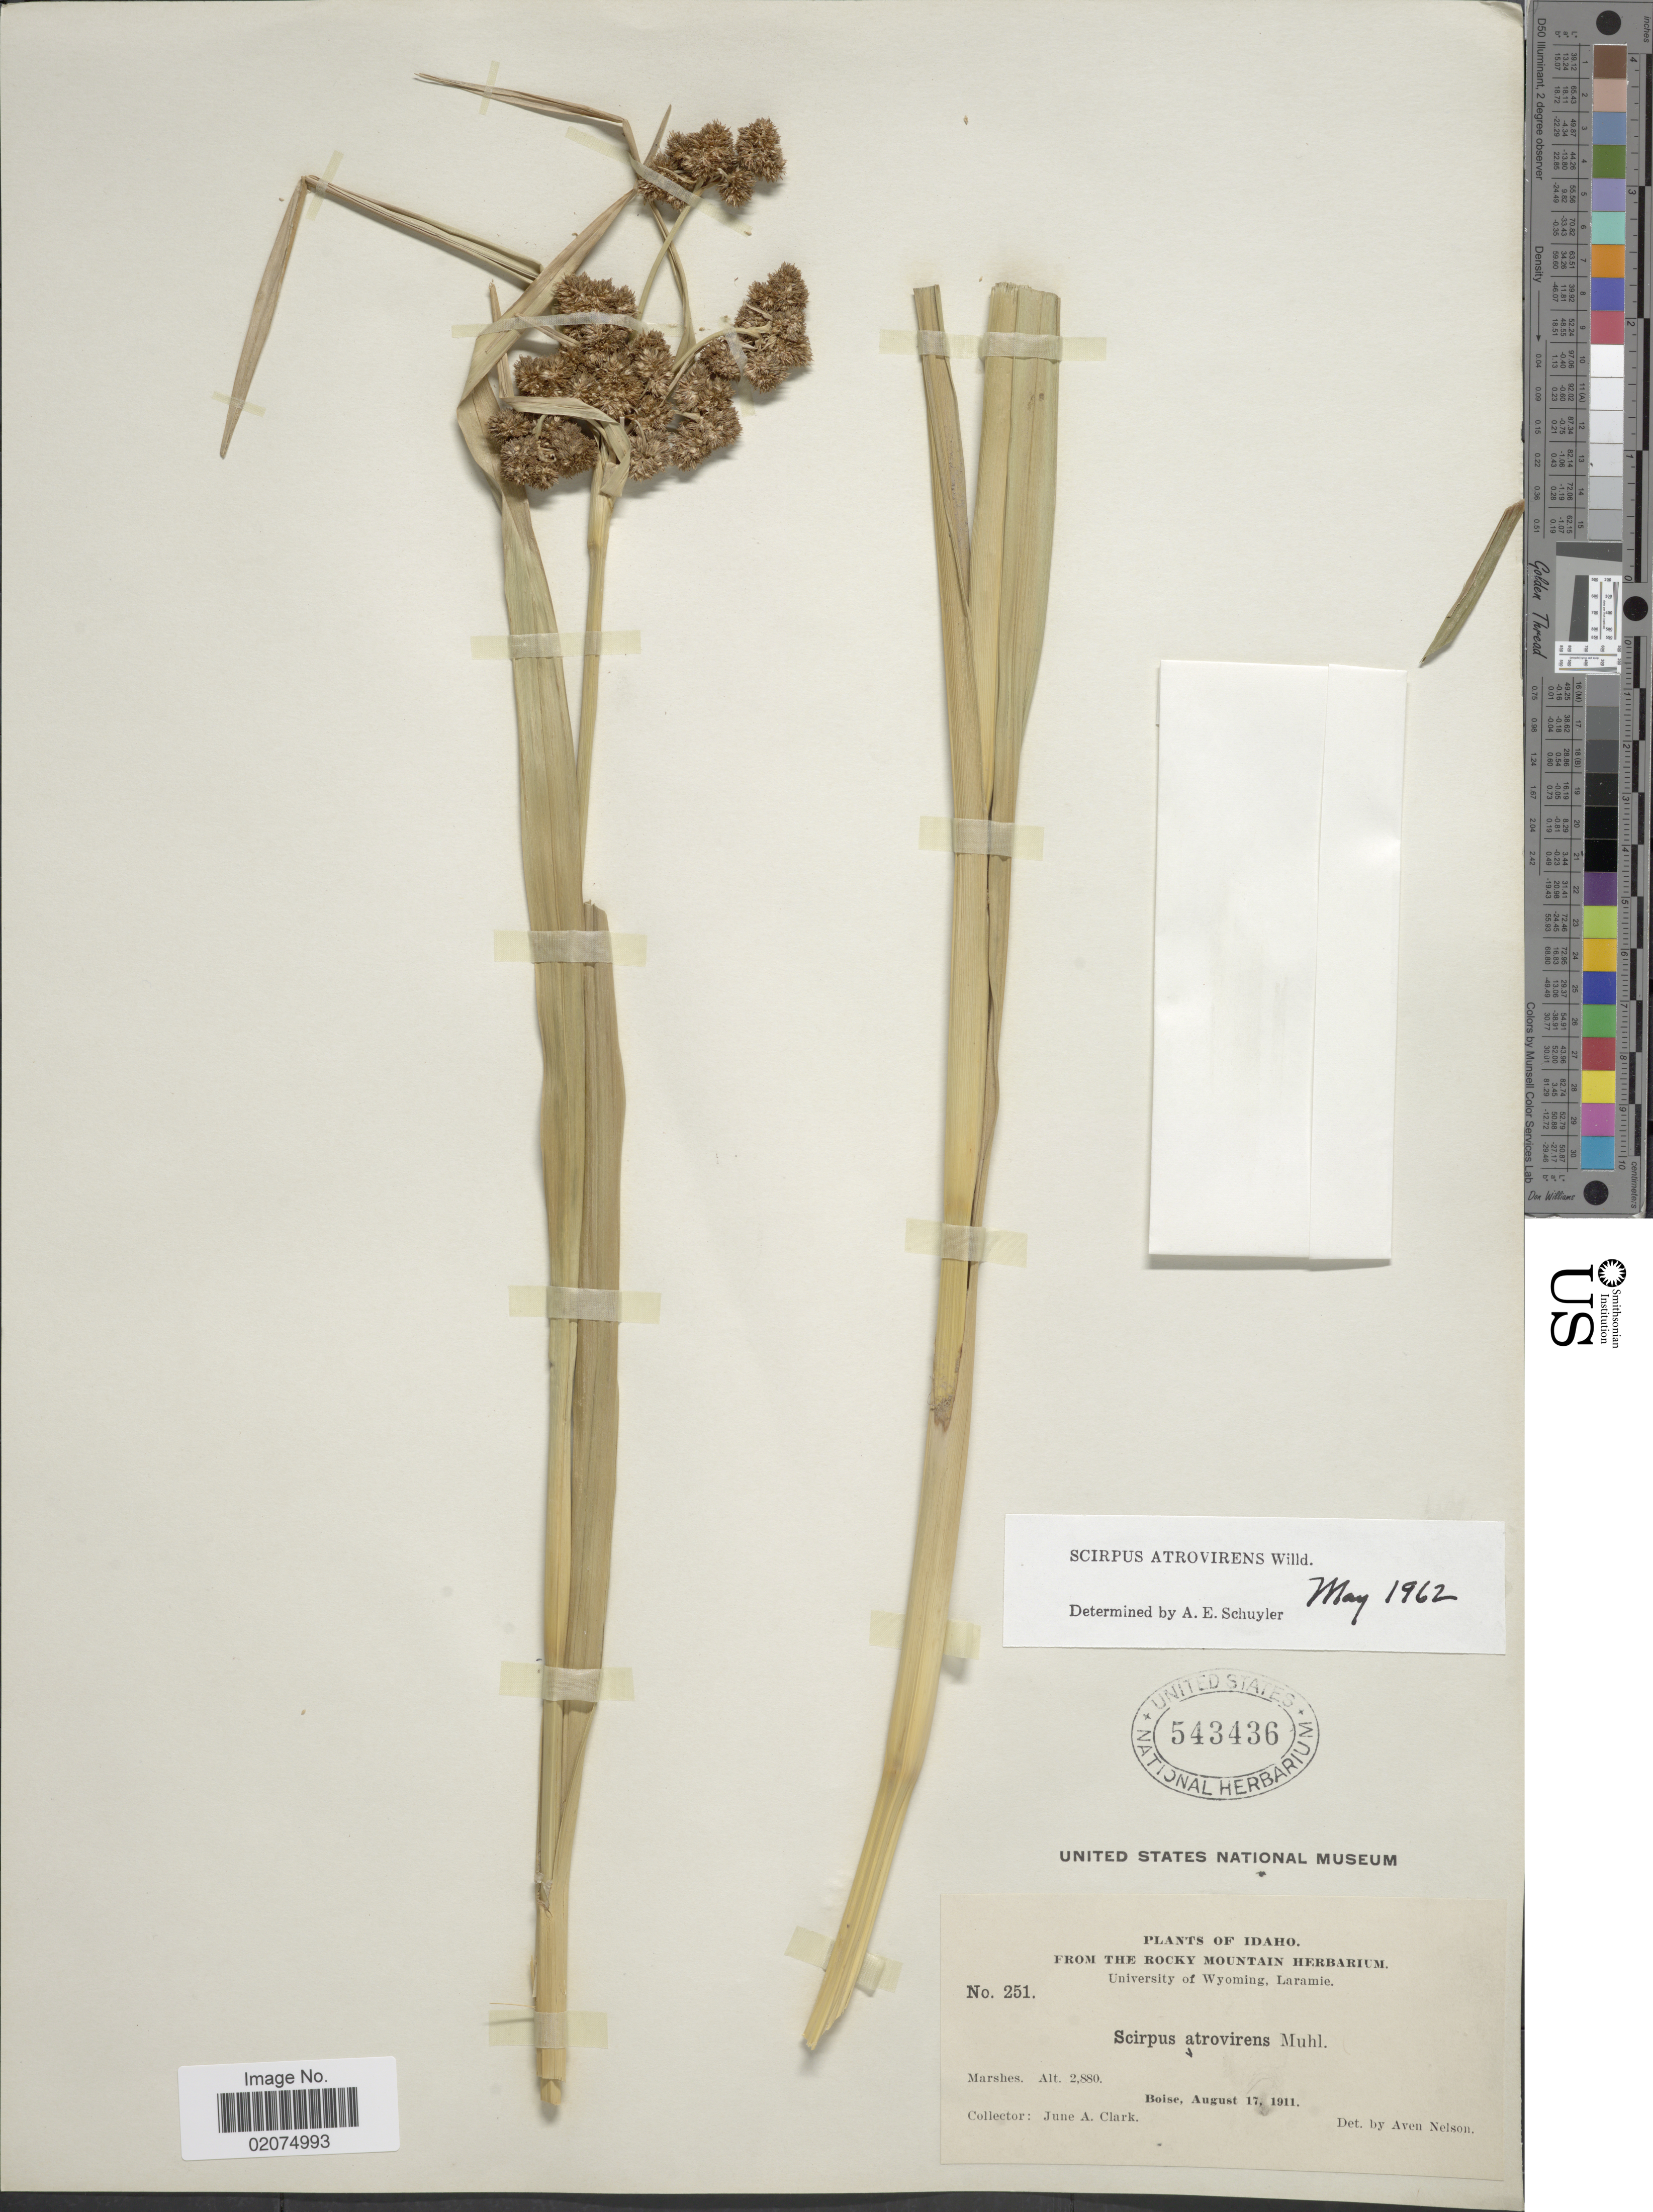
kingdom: Plantae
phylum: Tracheophyta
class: Liliopsida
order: Poales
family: Cyperaceae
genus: Scirpus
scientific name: Scirpus atrovirens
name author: Willd.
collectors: J. A. Clark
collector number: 251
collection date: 1911-08-17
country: United States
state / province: Idaho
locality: Boise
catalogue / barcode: US 543436